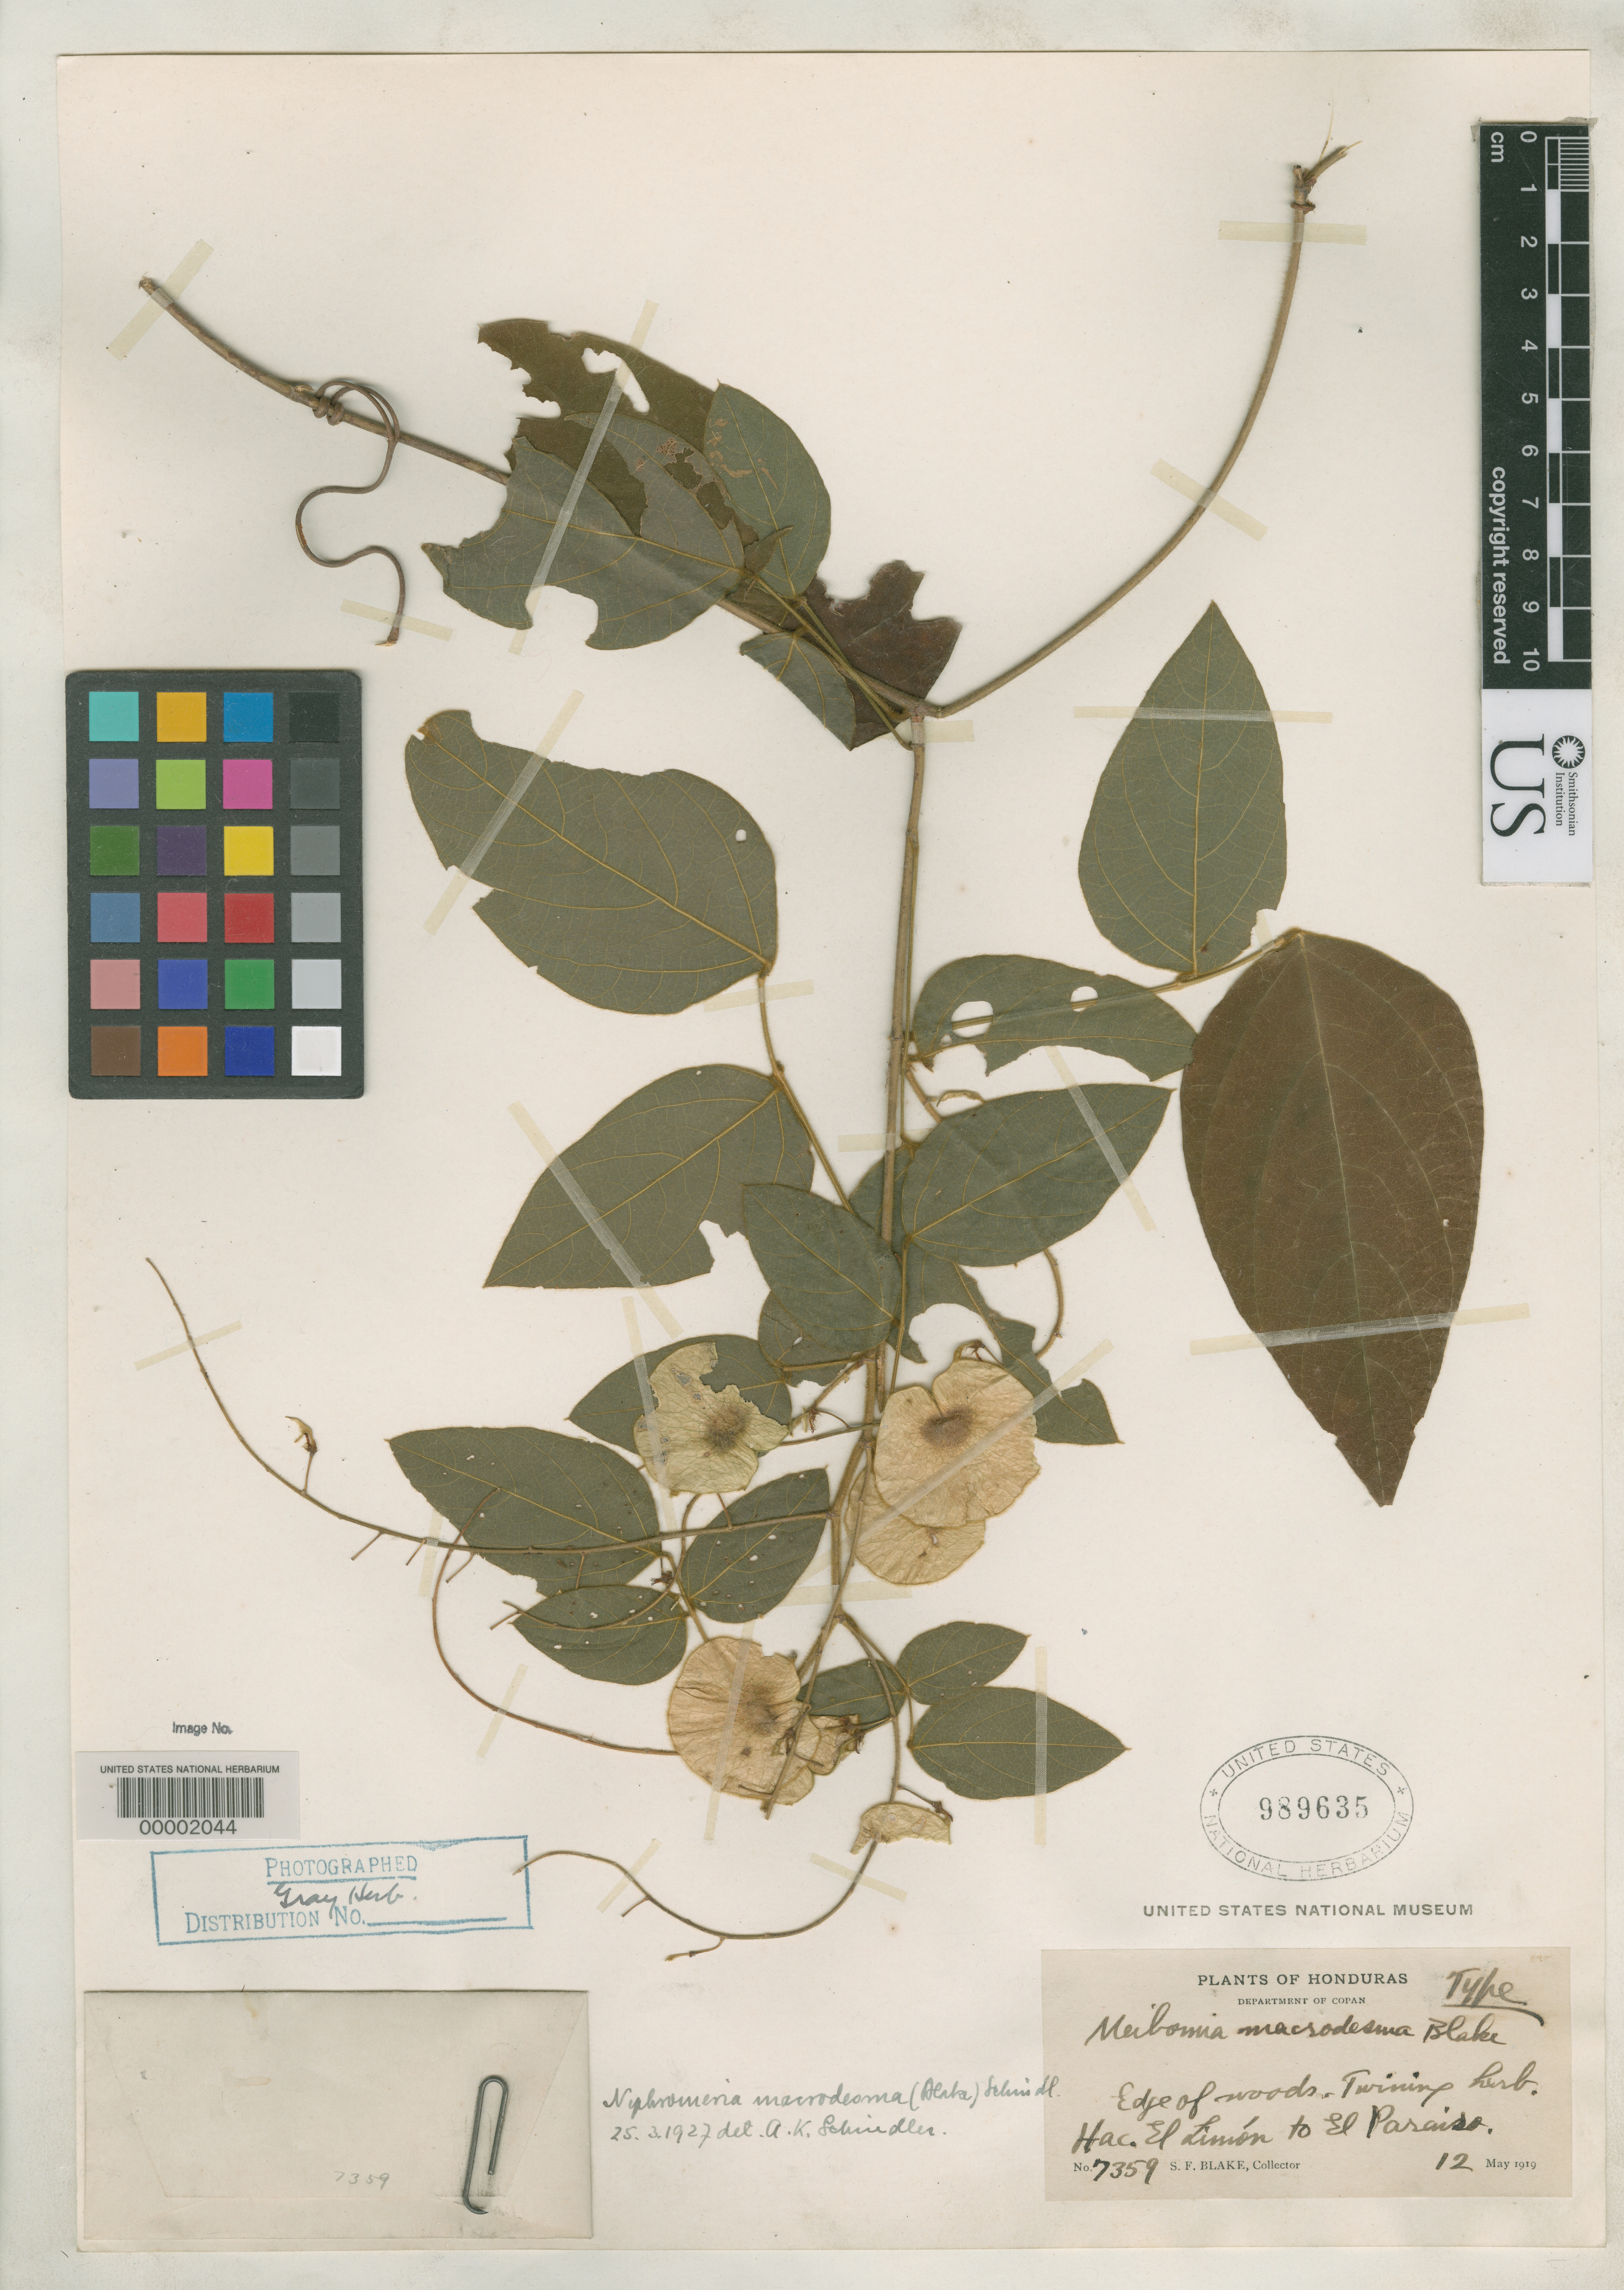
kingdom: Plantae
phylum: Tracheophyta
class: Magnoliopsida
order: Fabales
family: Fabaceae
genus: Meibomia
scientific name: Meibomia macrodesma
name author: S.F. Blake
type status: Holotype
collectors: S. Blake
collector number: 7359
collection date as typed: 12 May 1919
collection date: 1919-05-12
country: Honduras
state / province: Copán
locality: Between Hacienda El Limon and El Paraiso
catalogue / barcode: US 989635